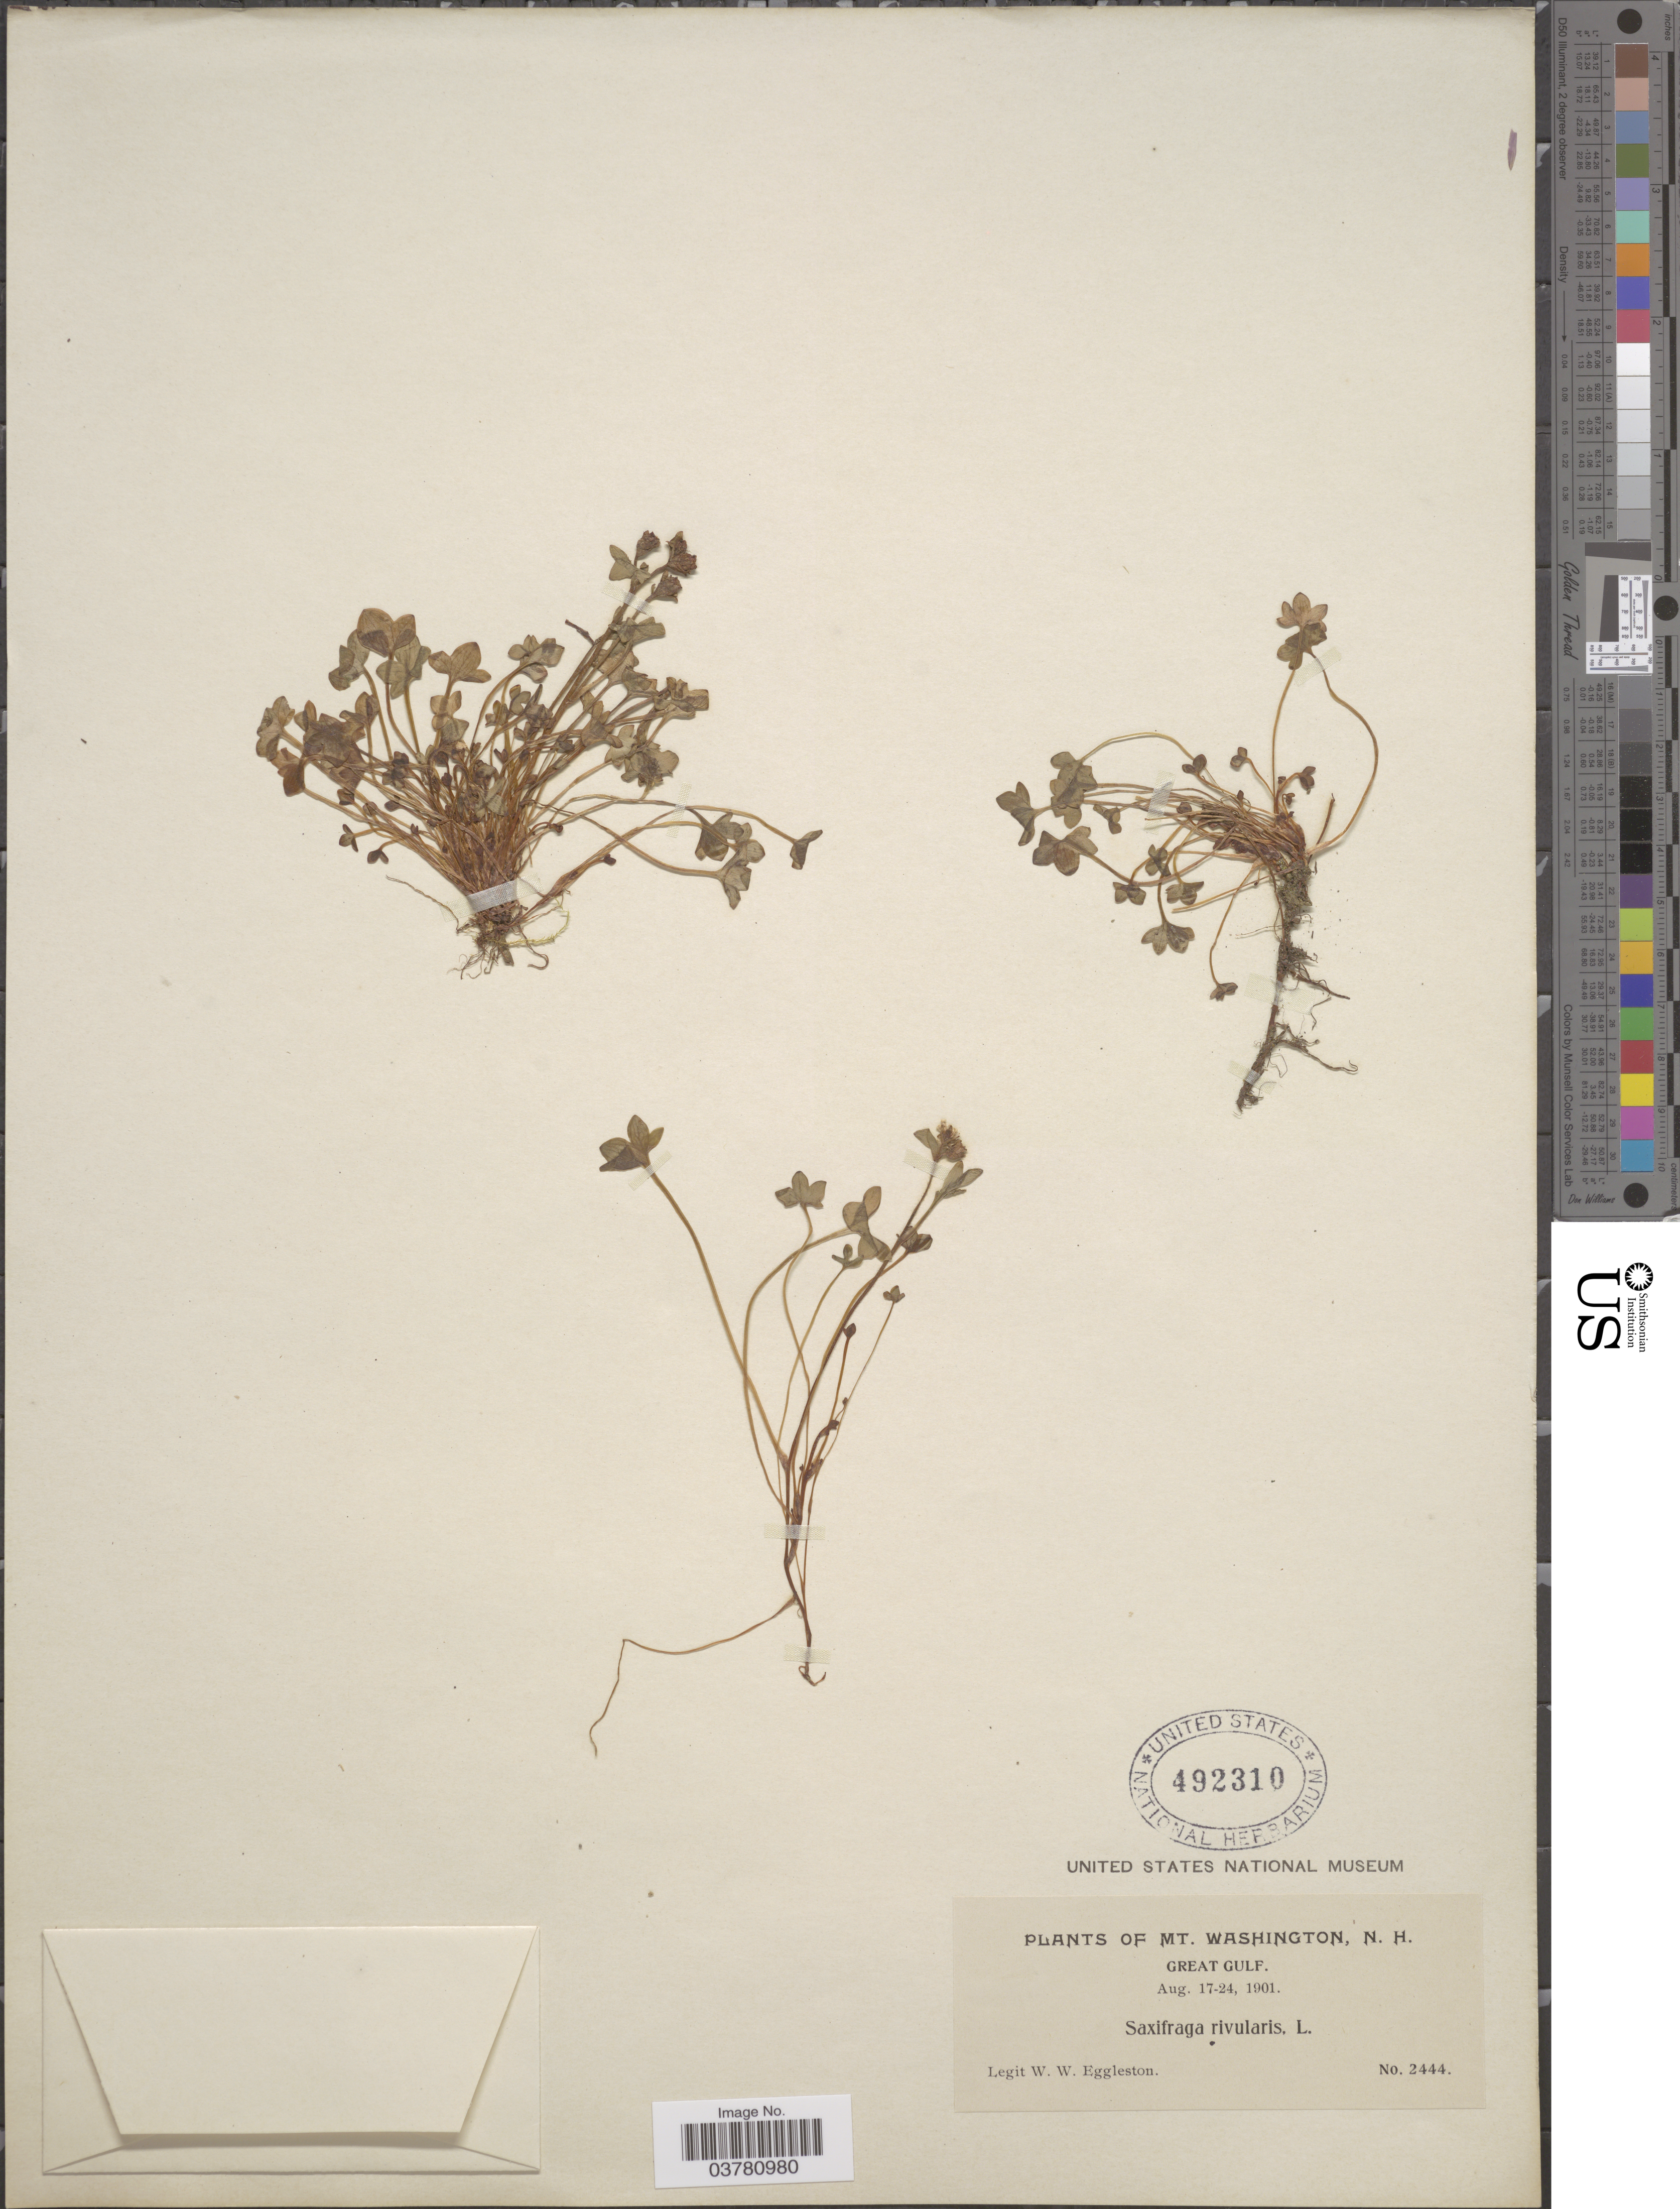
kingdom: Plantae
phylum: Tracheophyta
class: Magnoliopsida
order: Saxifragales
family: Saxifragaceae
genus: Saxifraga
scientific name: Saxifraga rivularis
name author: L.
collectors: W. W. Eggleston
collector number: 2444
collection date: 1901-08-17/1901-08-24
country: United States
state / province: New Hampshire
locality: Mt. Washington. Great Gulf.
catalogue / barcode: US 492310